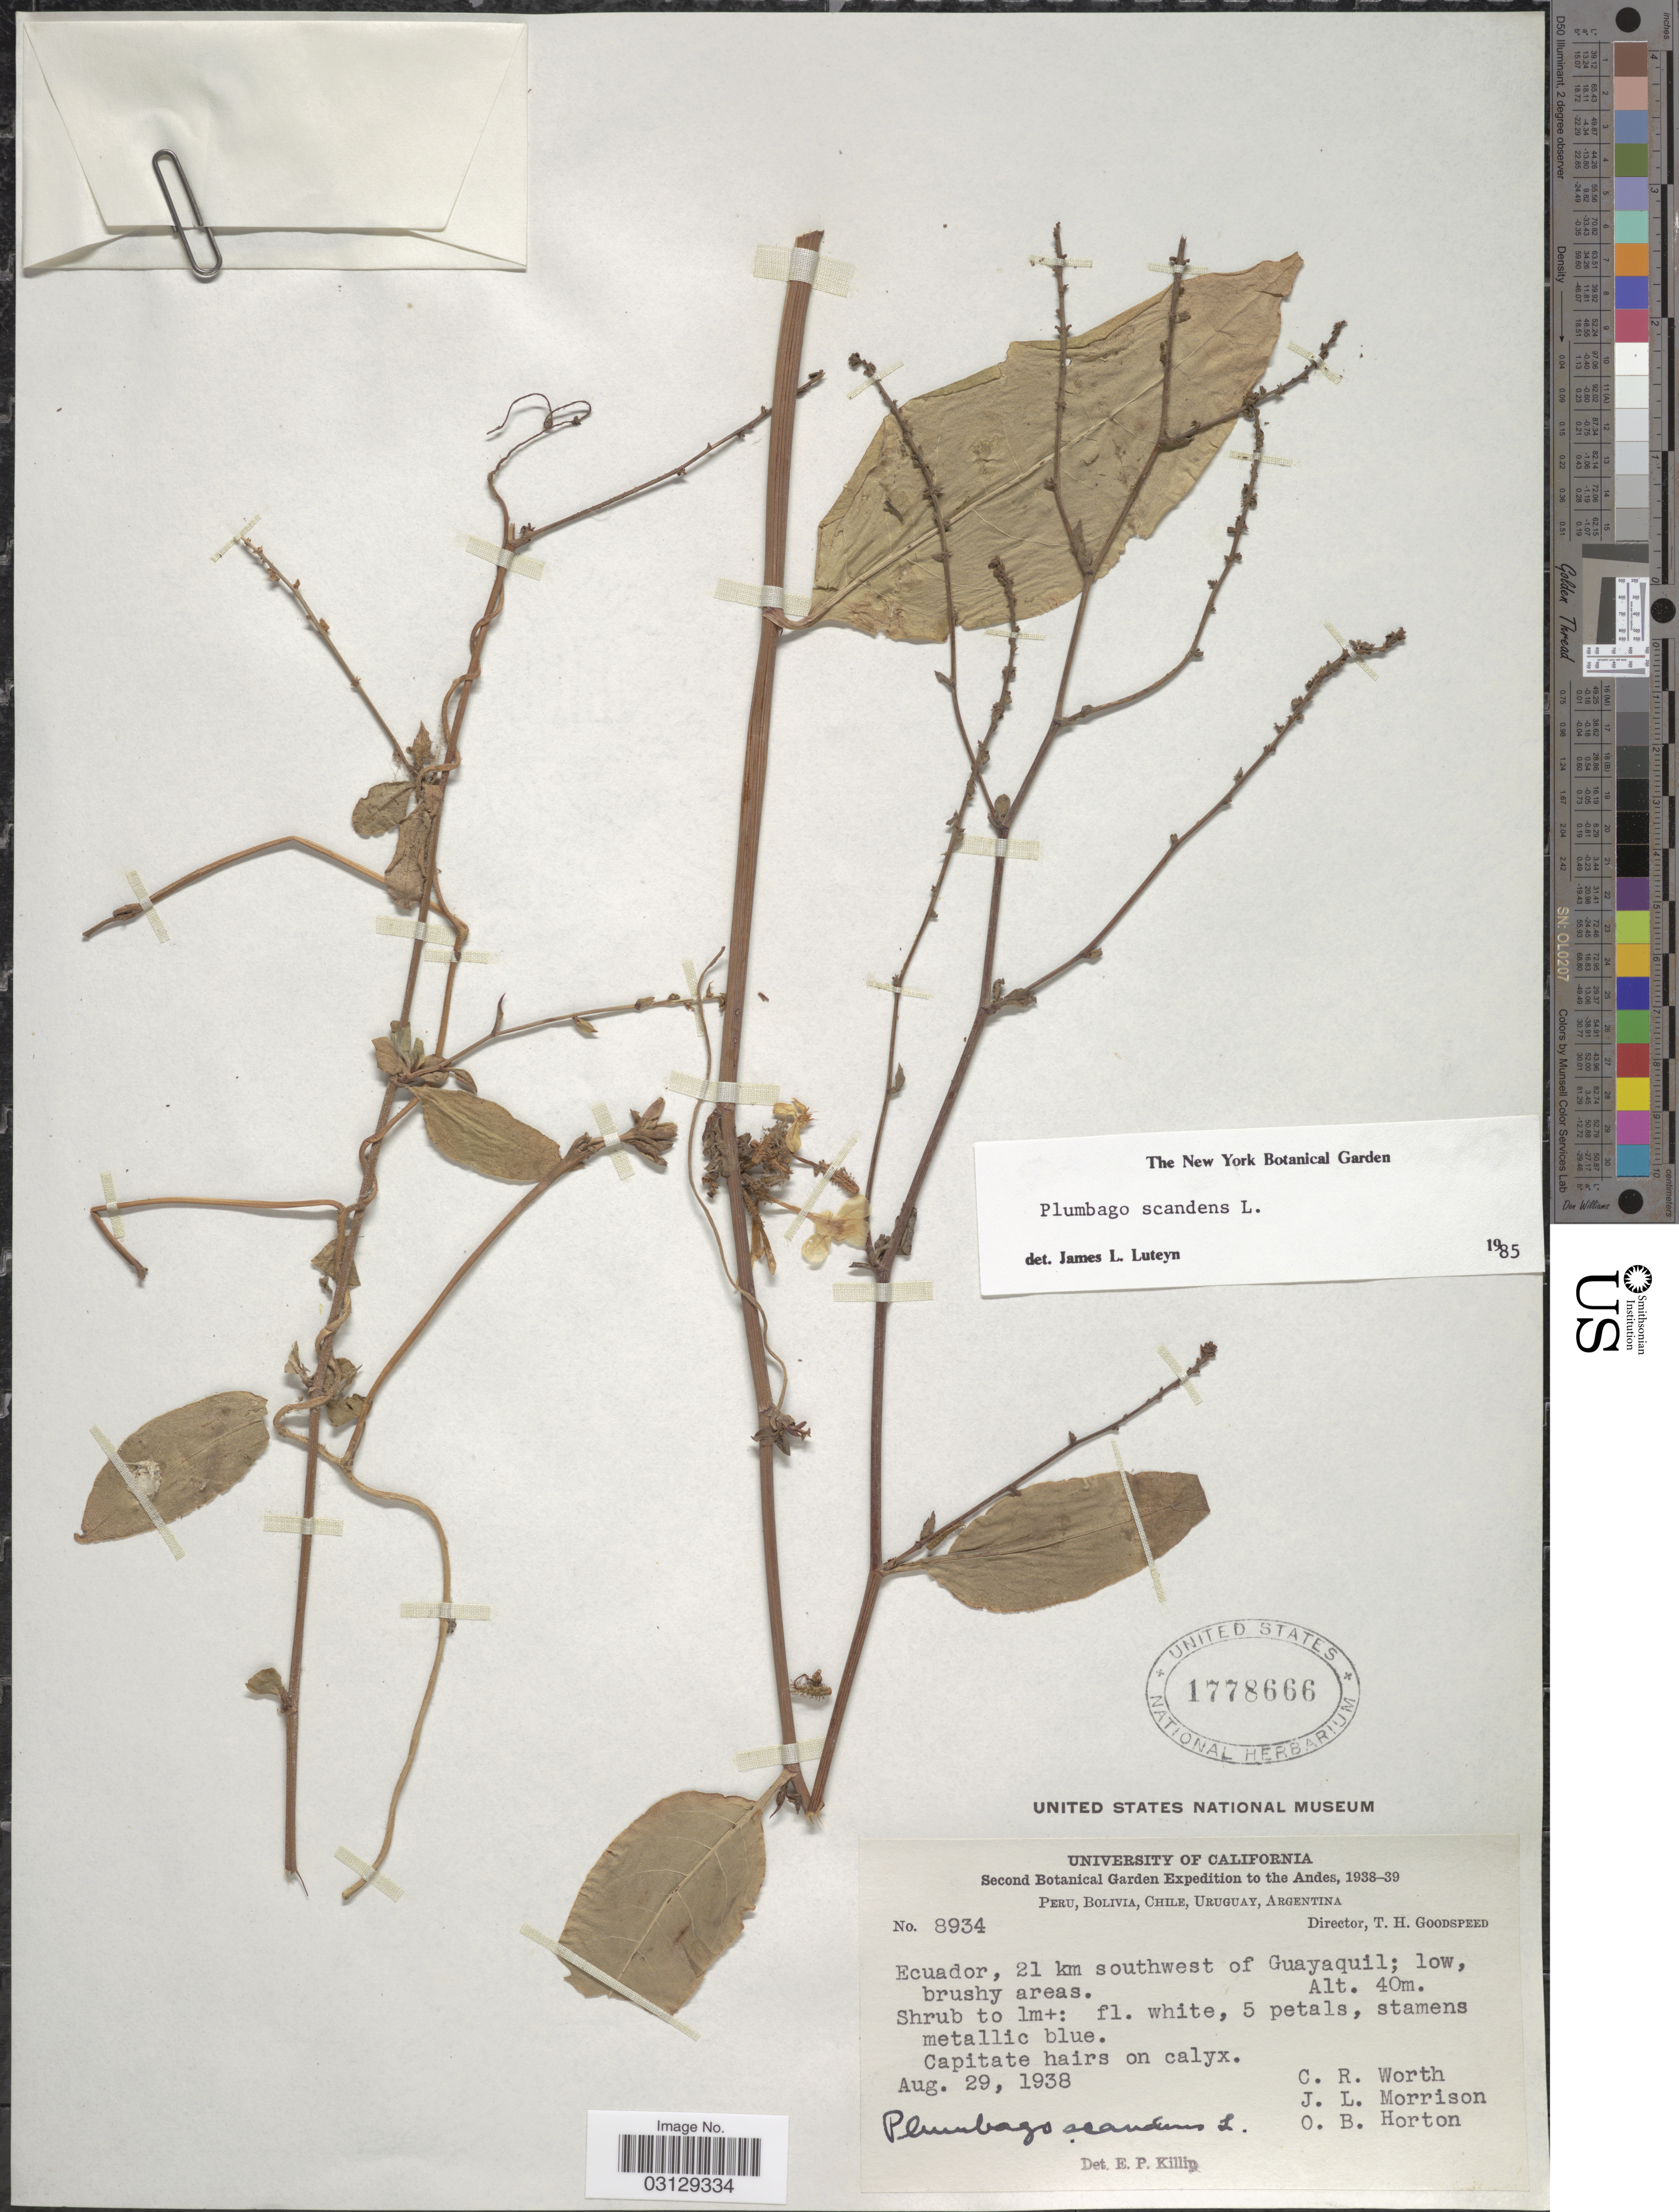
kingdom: Plantae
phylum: Tracheophyta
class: Magnoliopsida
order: Caryophyllales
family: Plumbaginaceae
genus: Plumbago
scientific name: Plumbago scandens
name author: L.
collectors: C. R. Worth, J. Morrison & O. B. Horton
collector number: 8934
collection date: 1938-08-29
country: Ecuador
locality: Andes. 21 km southwest of Guayaquil.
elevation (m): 40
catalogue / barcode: US 1778666